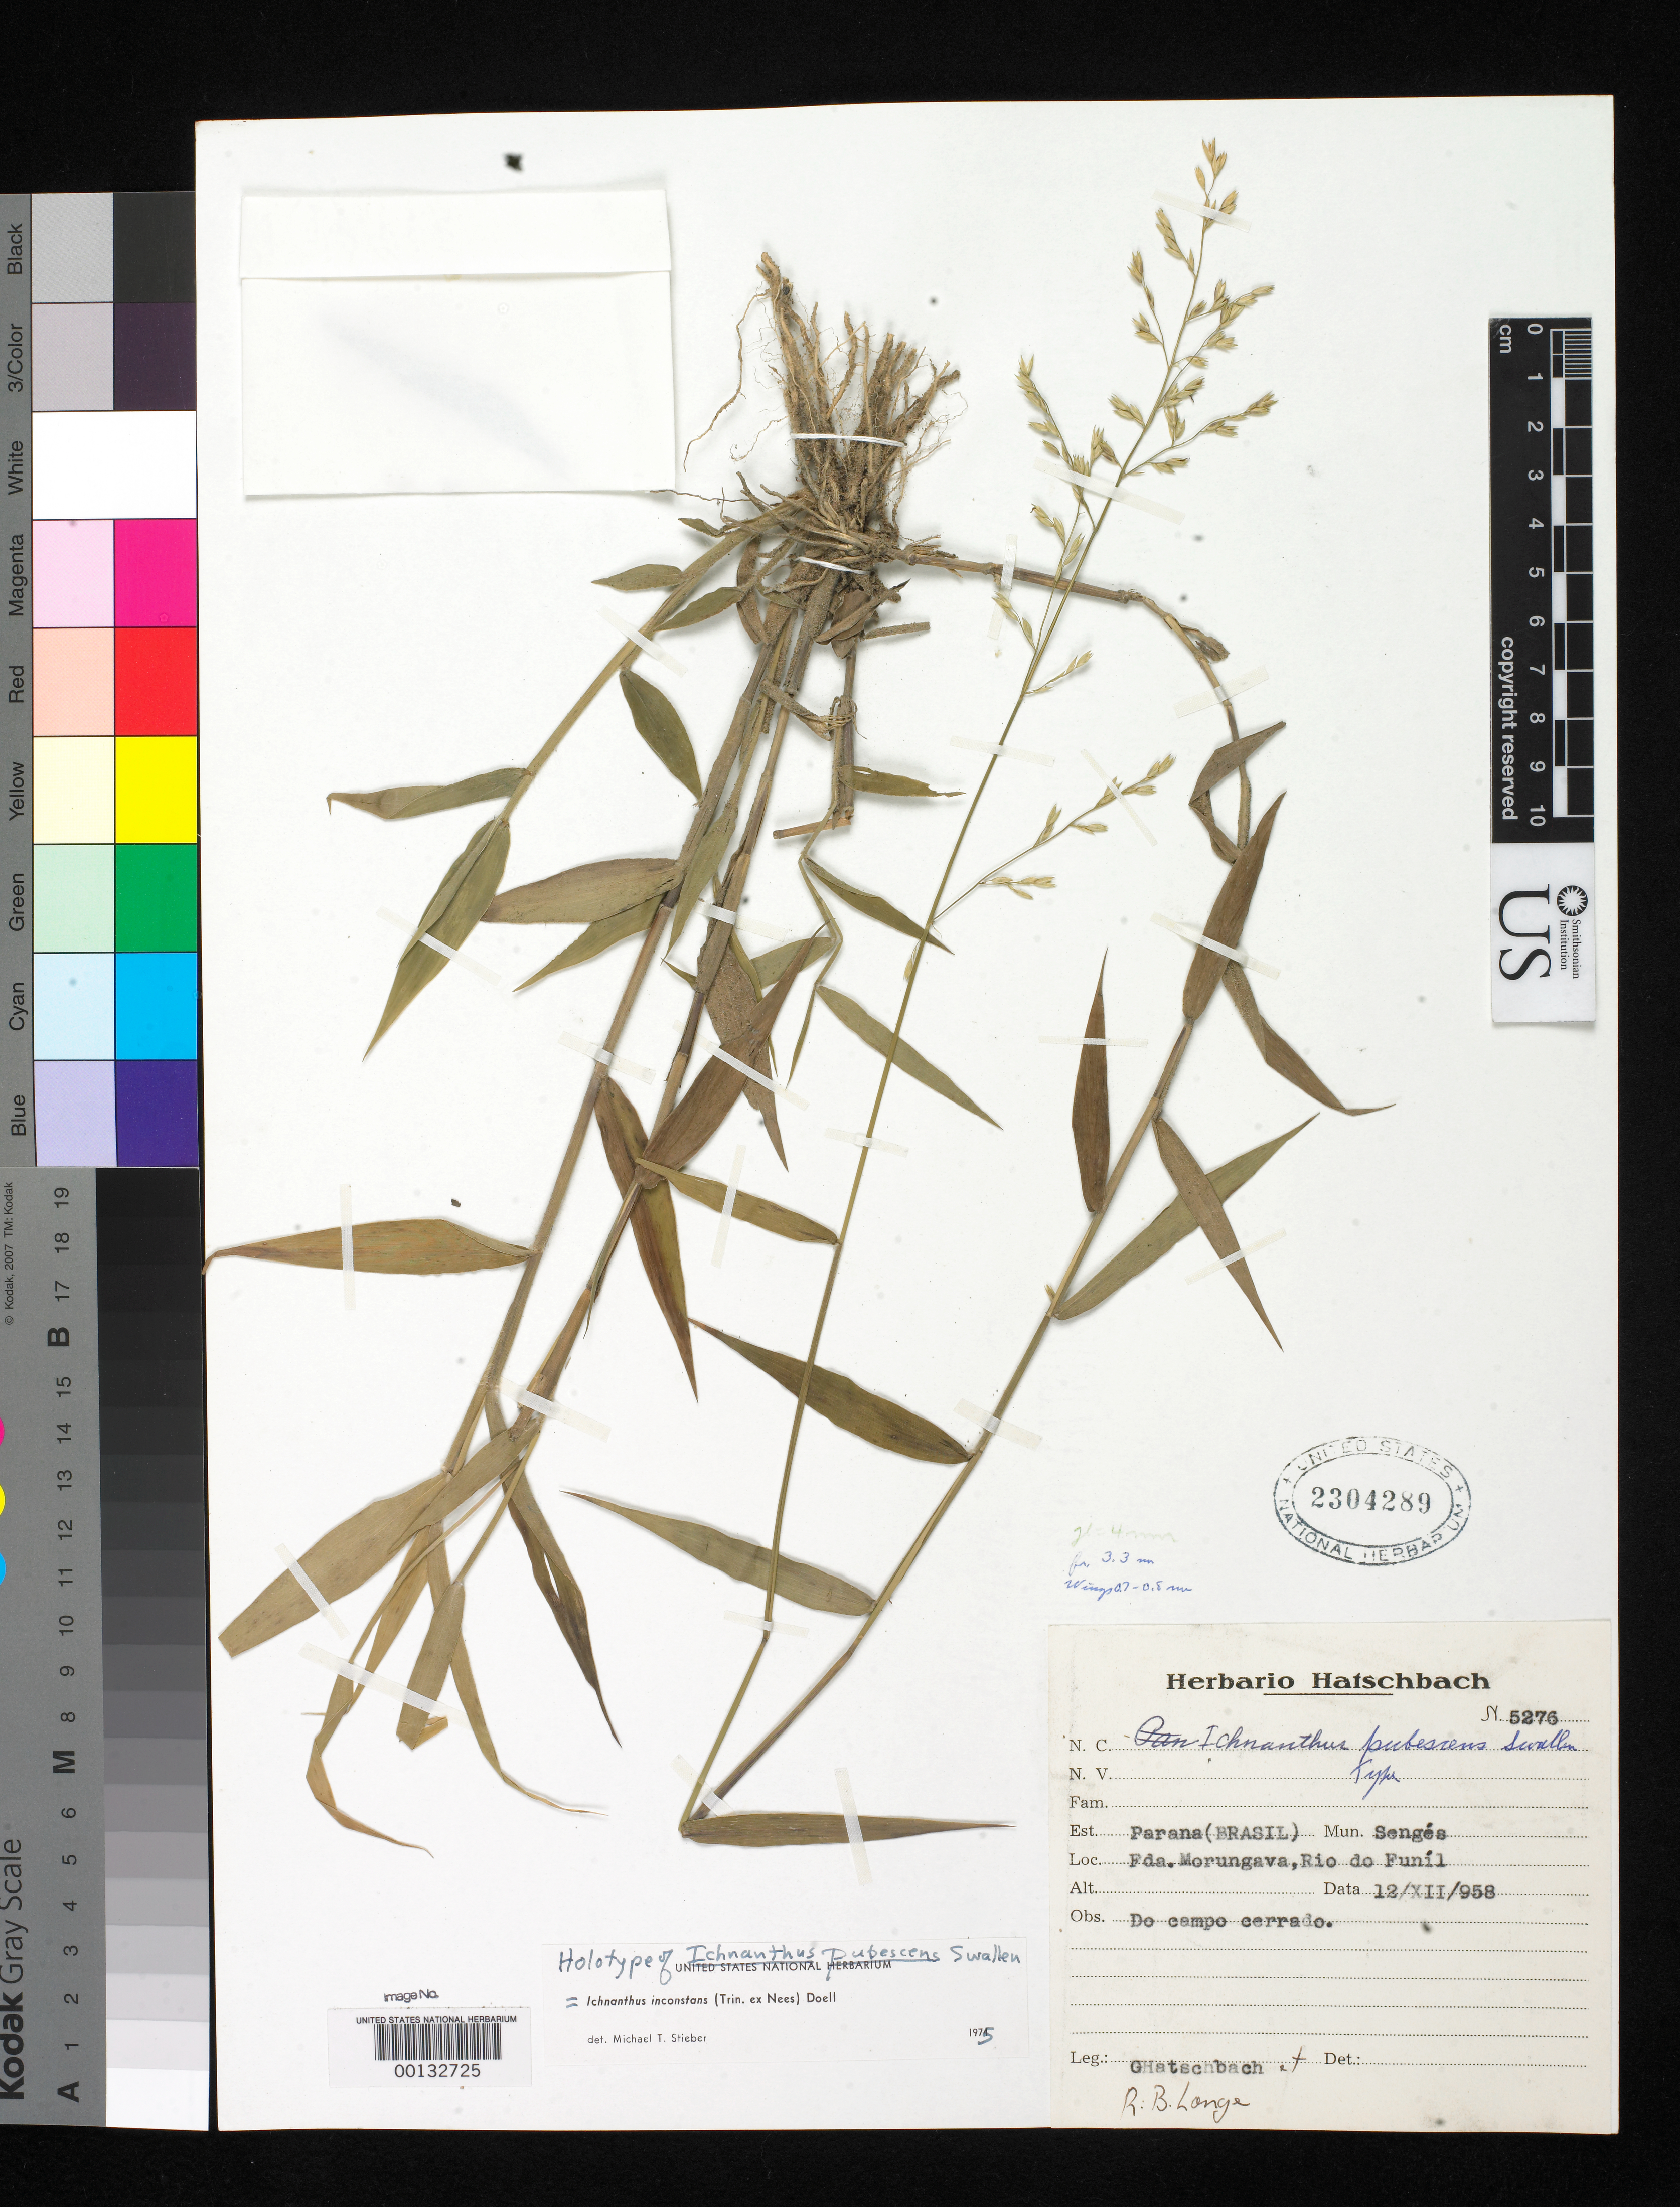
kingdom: Plantae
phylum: Tracheophyta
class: Liliopsida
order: Poales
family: Poaceae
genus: Ichnanthus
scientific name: Ichnanthus pubescens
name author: Swallen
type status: Holotype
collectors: G. Hatschbach & R. Longe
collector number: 5276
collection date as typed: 12 Dec 1958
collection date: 1958-12-12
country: Brazil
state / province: Paraná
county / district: Sengés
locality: Fda. Morungava, Rio do Funil.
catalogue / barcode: US 2304289